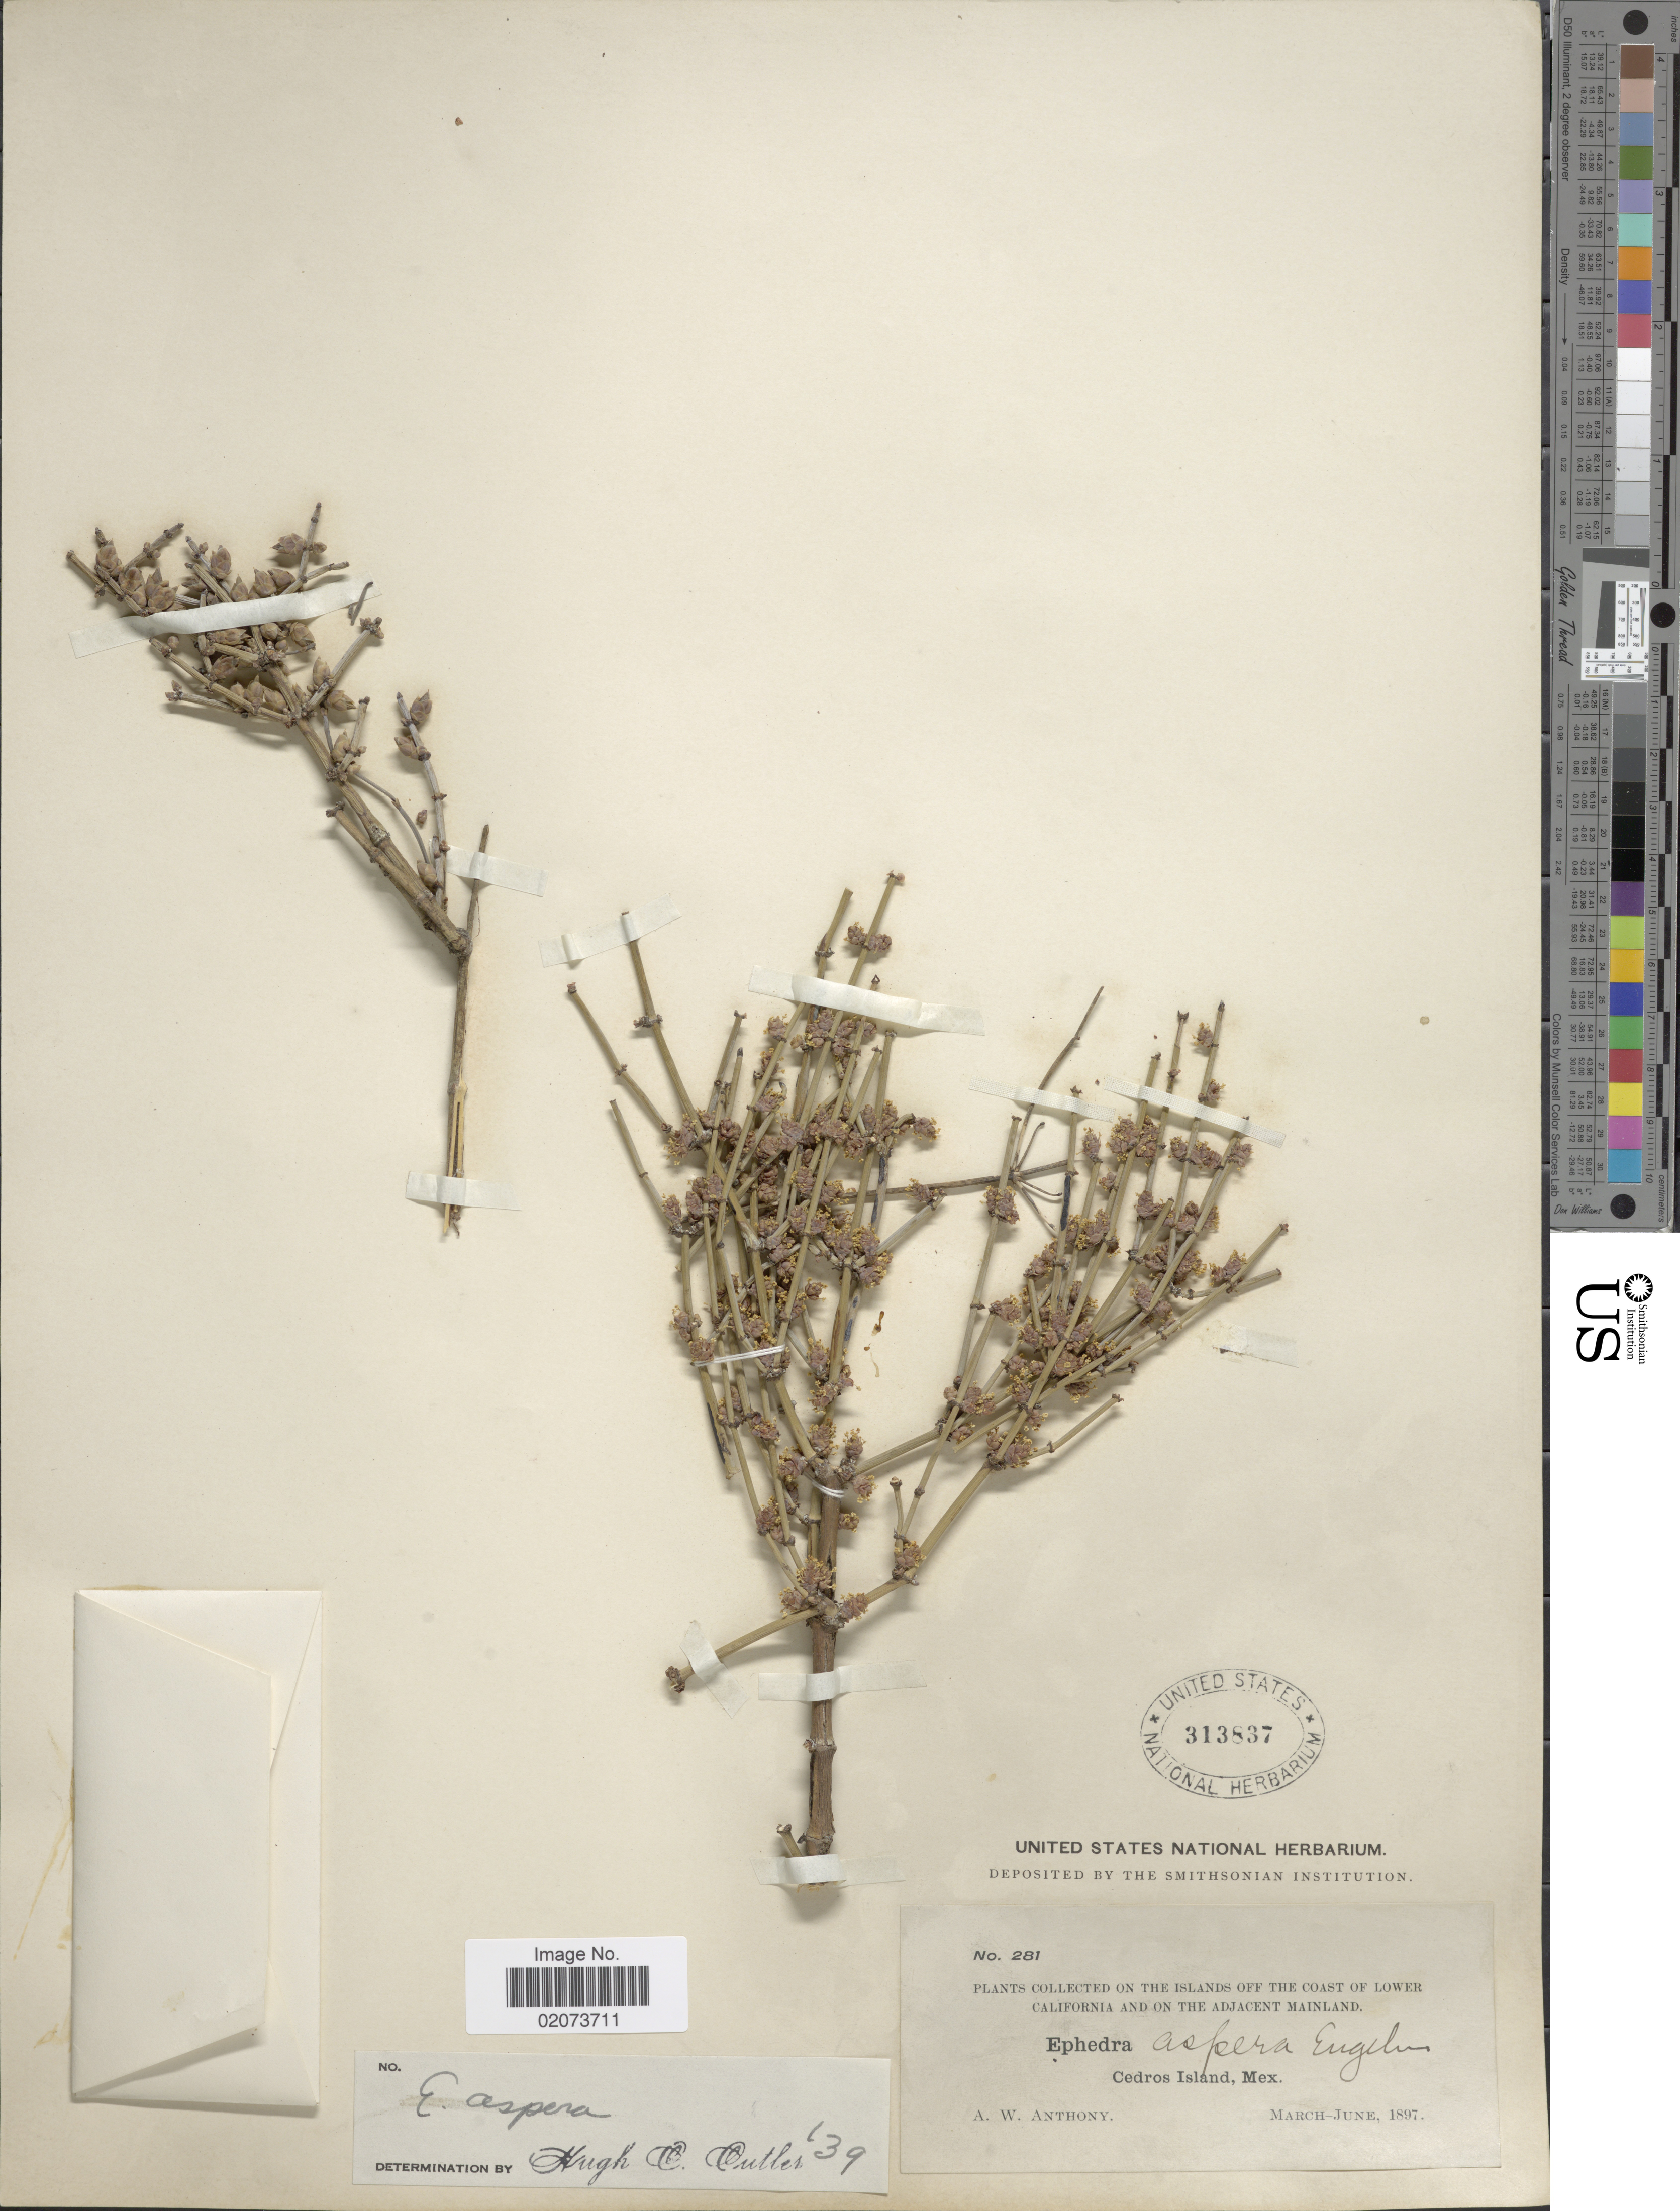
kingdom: Plantae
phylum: Tracheophyta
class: Gnetopsida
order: Ephedrales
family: Ephedraceae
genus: Ephedra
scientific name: Ephedra aspera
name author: Engelm. ex S. Watson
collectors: A. W. Anthony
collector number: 281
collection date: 1897-03/1897-06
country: Mexico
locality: Cedros Island, Mex.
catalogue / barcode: US 313837